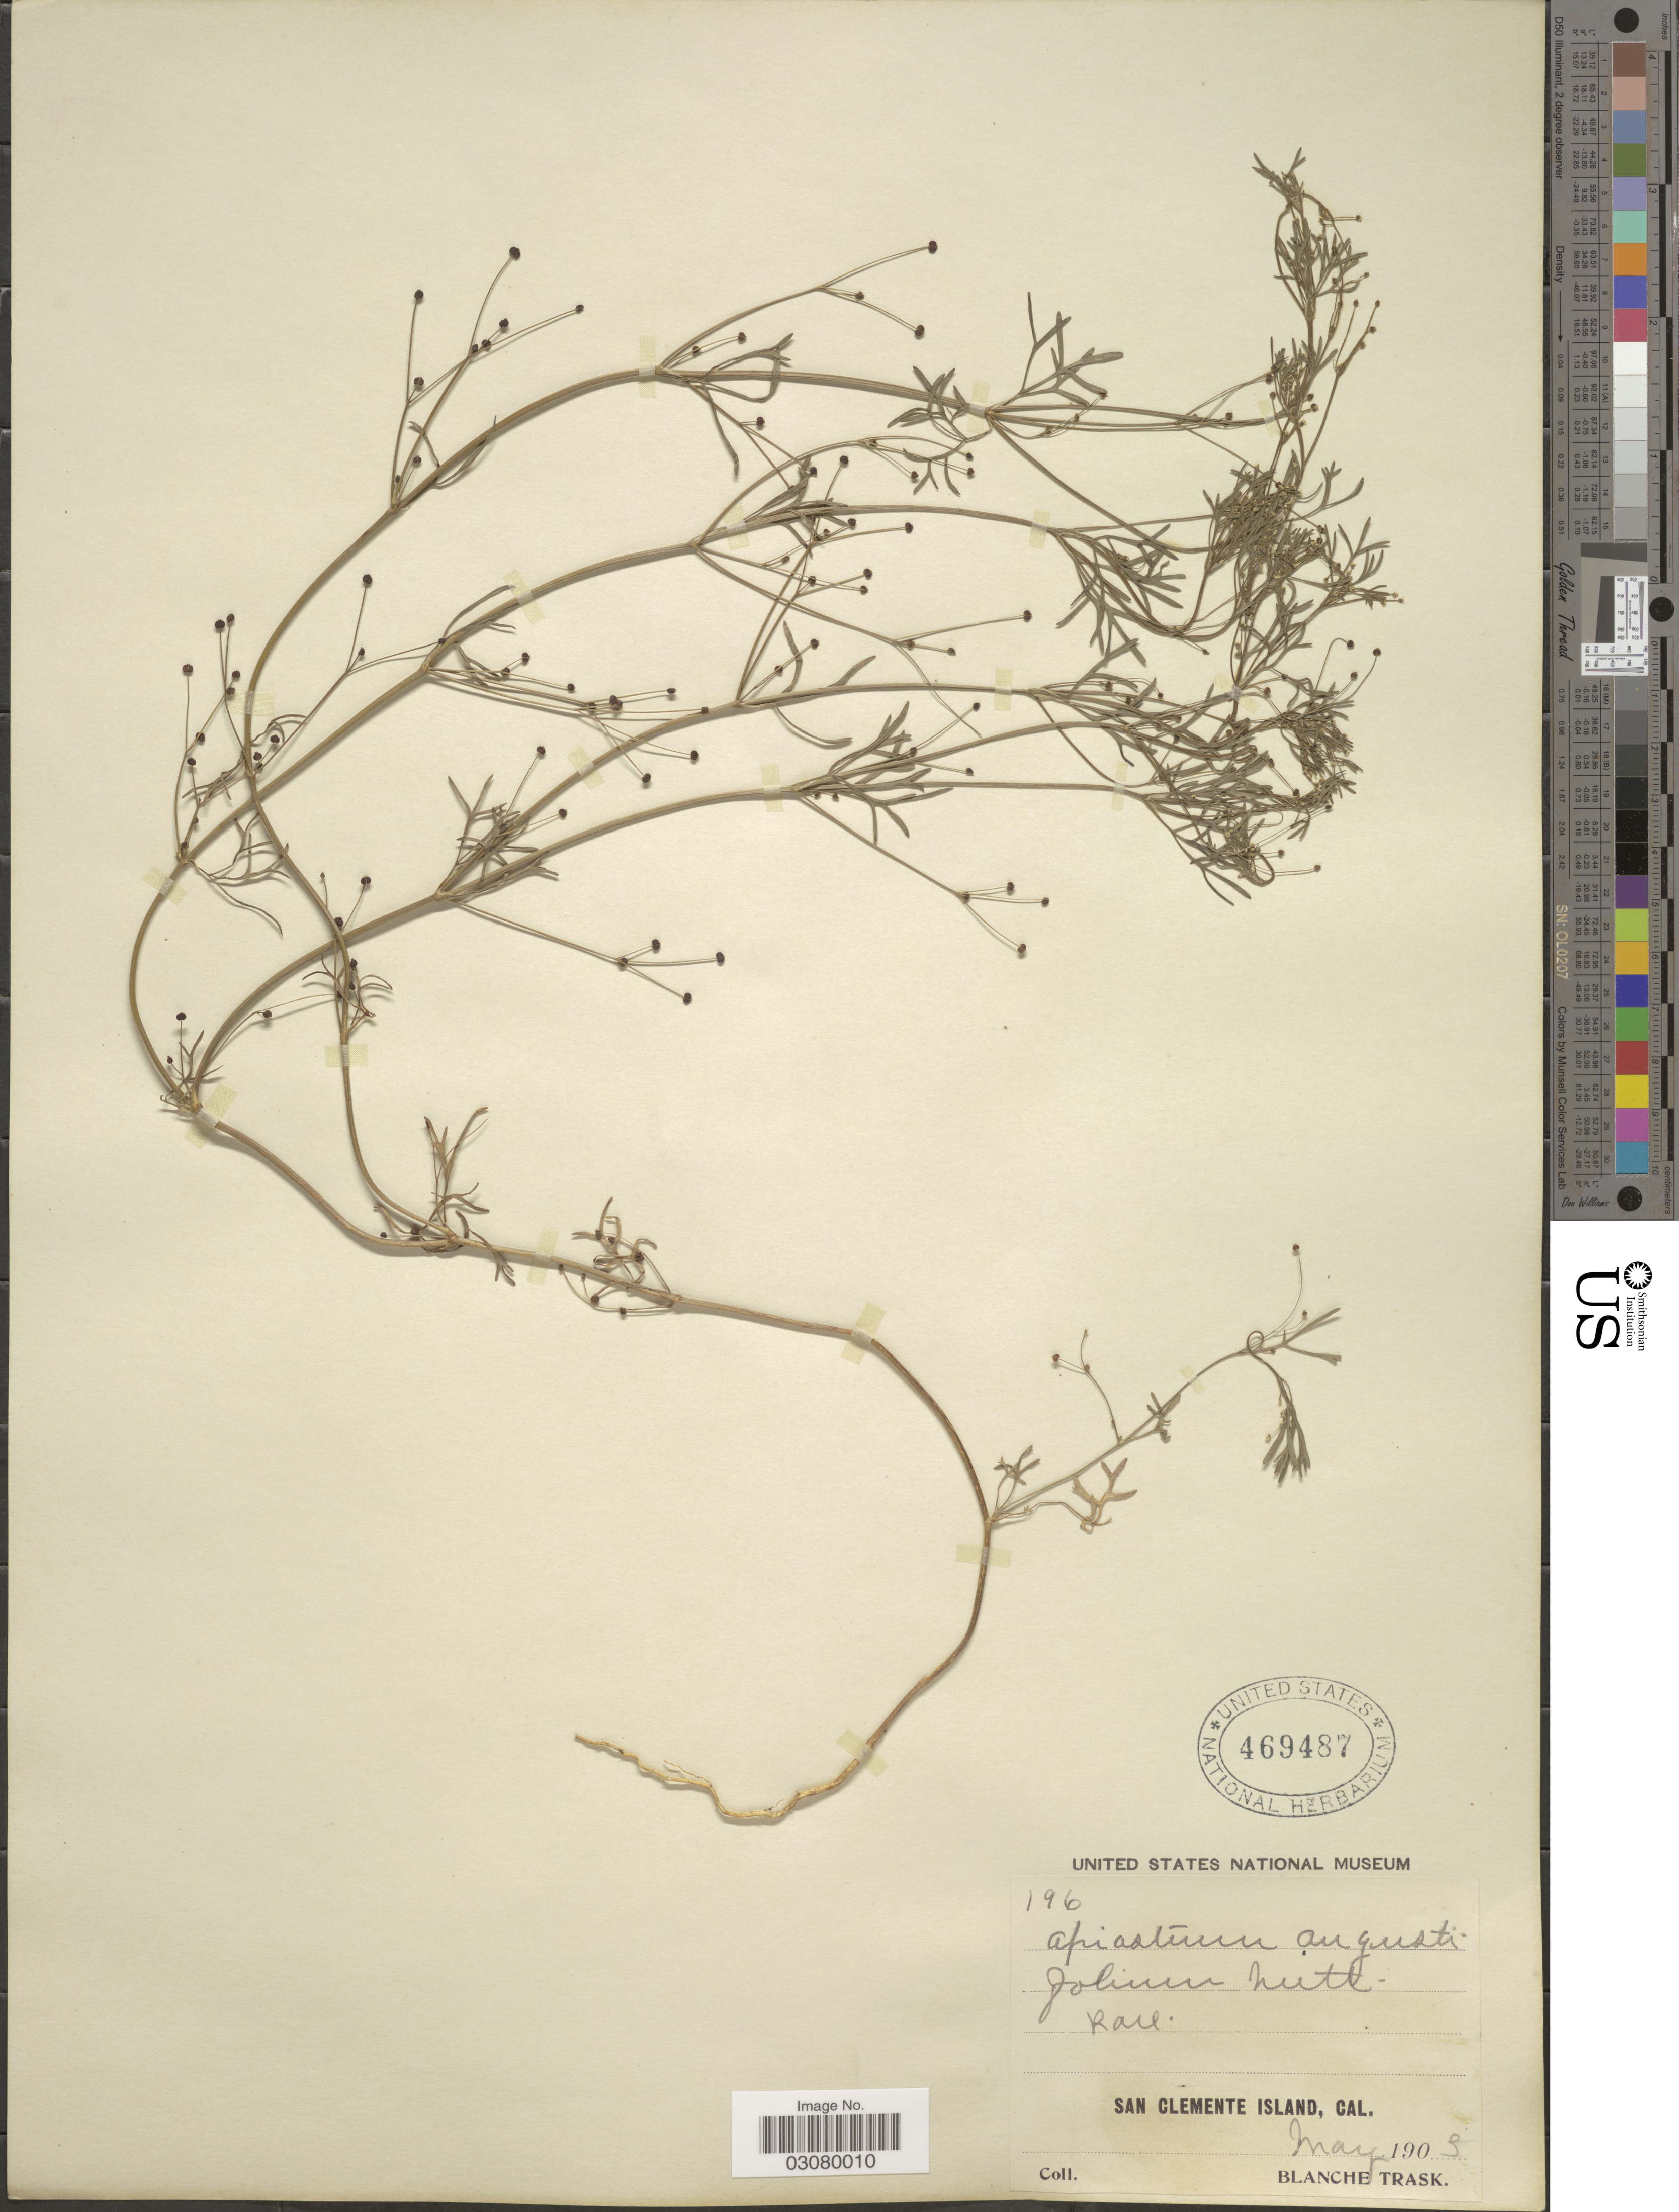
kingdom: Plantae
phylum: Tracheophyta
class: Magnoliopsida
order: Apiales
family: Apiaceae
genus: Apiastrum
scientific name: Apiastrum angustifolium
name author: Nutt.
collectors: B. Trask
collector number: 196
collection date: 1903-05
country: United States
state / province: California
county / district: Los Angeles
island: San Clemente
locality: San Clemente Island, Cal.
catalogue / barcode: US 469487